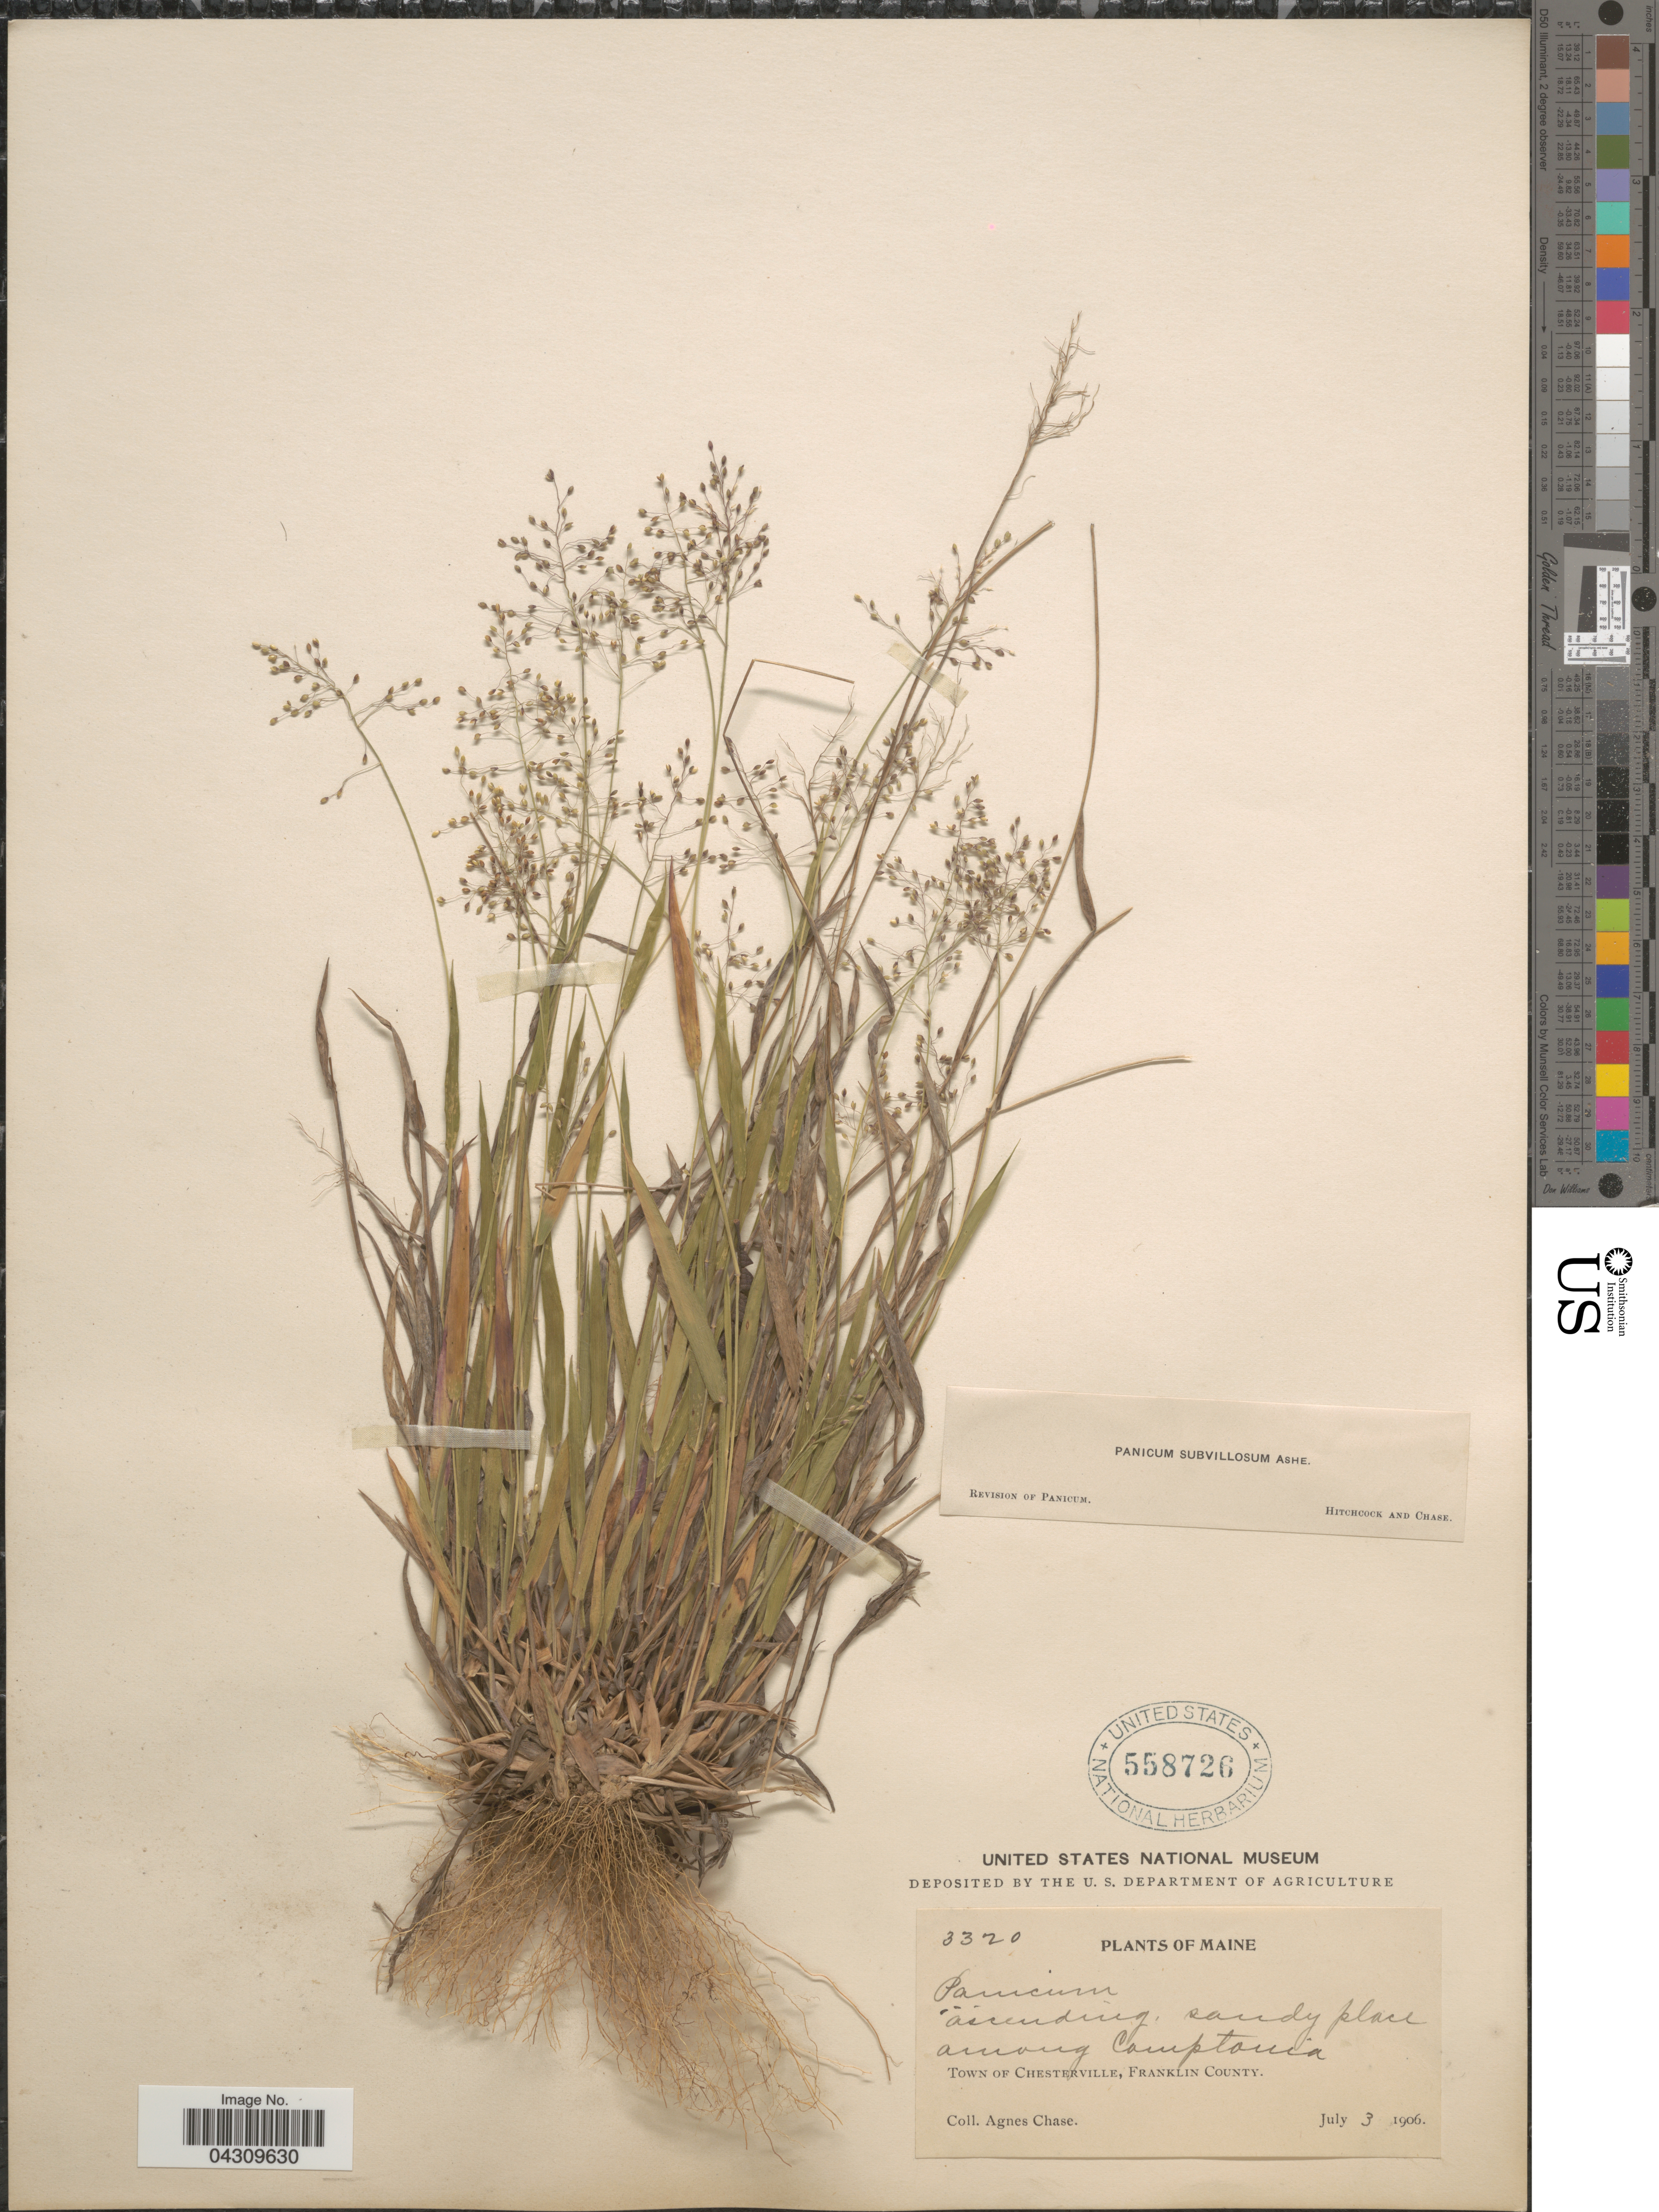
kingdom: Plantae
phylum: Tracheophyta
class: Liliopsida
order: Poales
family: Poaceae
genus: Dichanthelium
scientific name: Dichanthelium acuminatum var. acuminatum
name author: (Sw.) Gould & C.A. Clark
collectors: A. Chase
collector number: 3320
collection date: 1906-07-03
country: United States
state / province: Maine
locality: Sandy place among Camptonia. Town Of Chesterville, Franklin County.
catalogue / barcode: US 558726